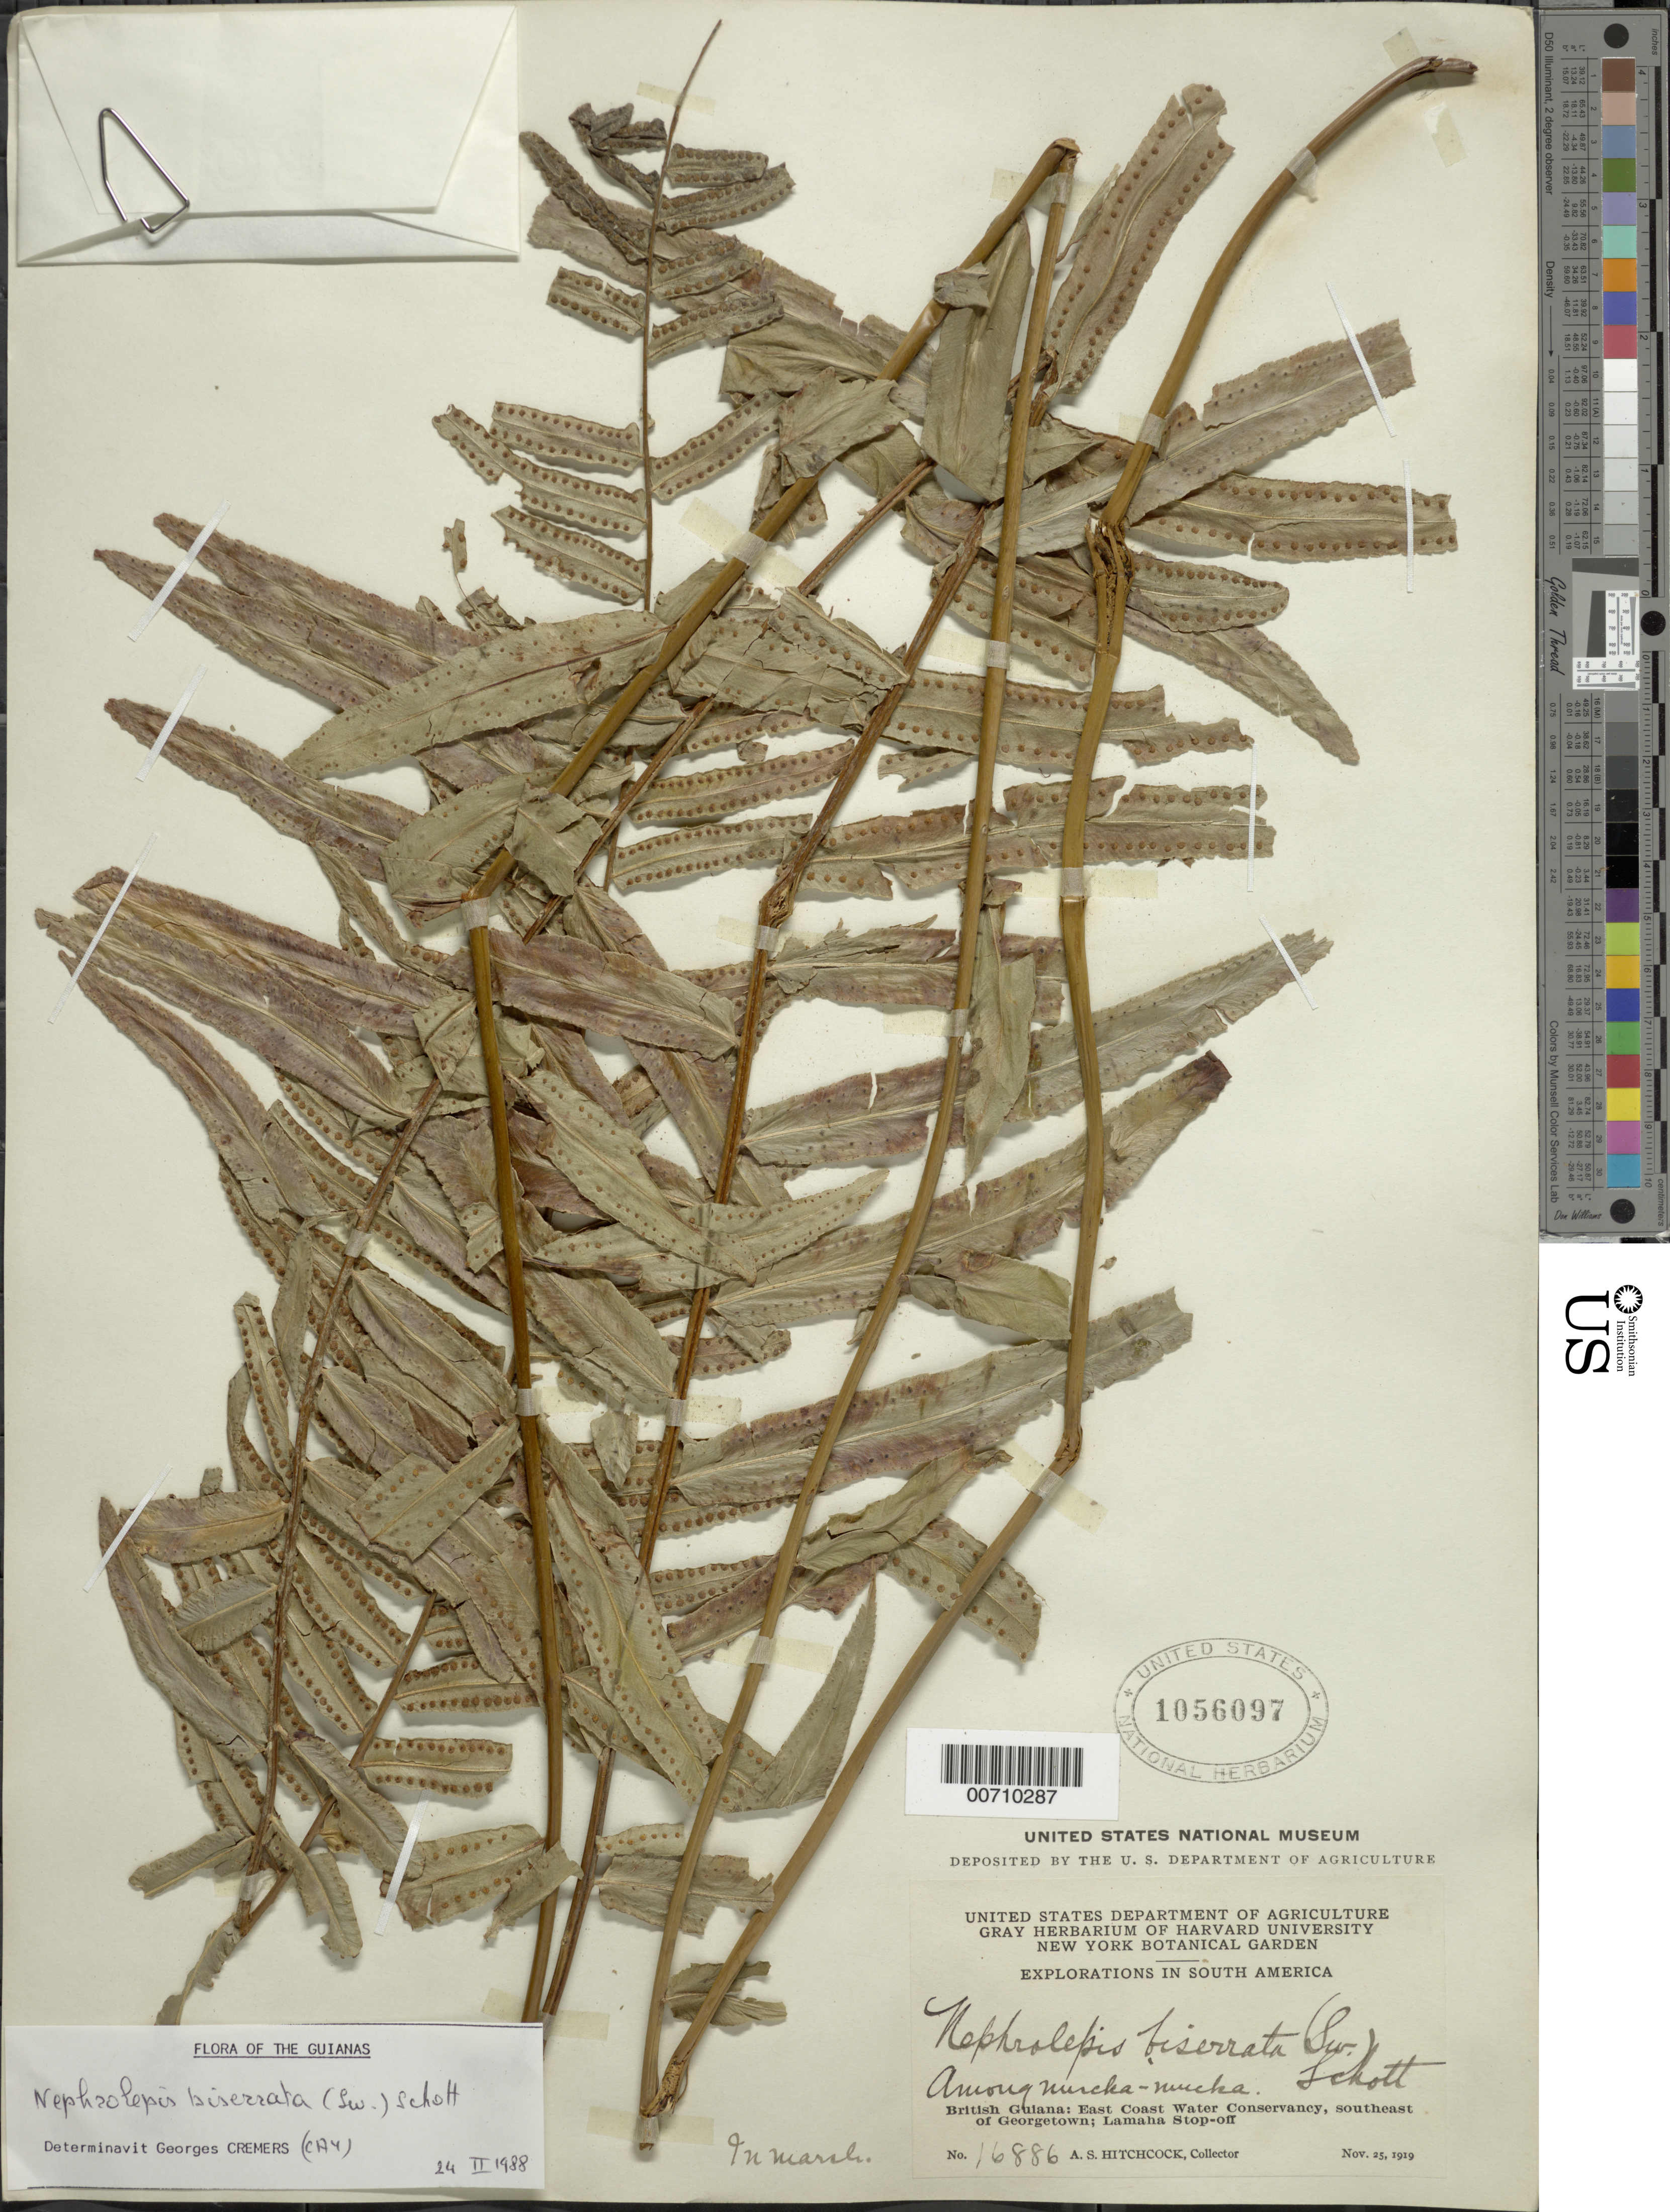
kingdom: Plantae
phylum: Tracheophyta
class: Polypodiopsida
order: Polypodiales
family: Nephrolepidaceae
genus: Nephrolepis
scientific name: Nephrolepis biserrata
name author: (Sw.) Schott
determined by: Cremers, Georges A.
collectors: A. S. Hitchcock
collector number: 16886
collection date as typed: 25-Nov-19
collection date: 1919-11-25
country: Guyana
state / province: Demerara-Mahaica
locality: Lamaha Stop-Off, Georgetown, SE of, East Coast Water Conservancy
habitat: Marsh, among mucka-mucka [moca-moca]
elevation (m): -2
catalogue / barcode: US 1056097